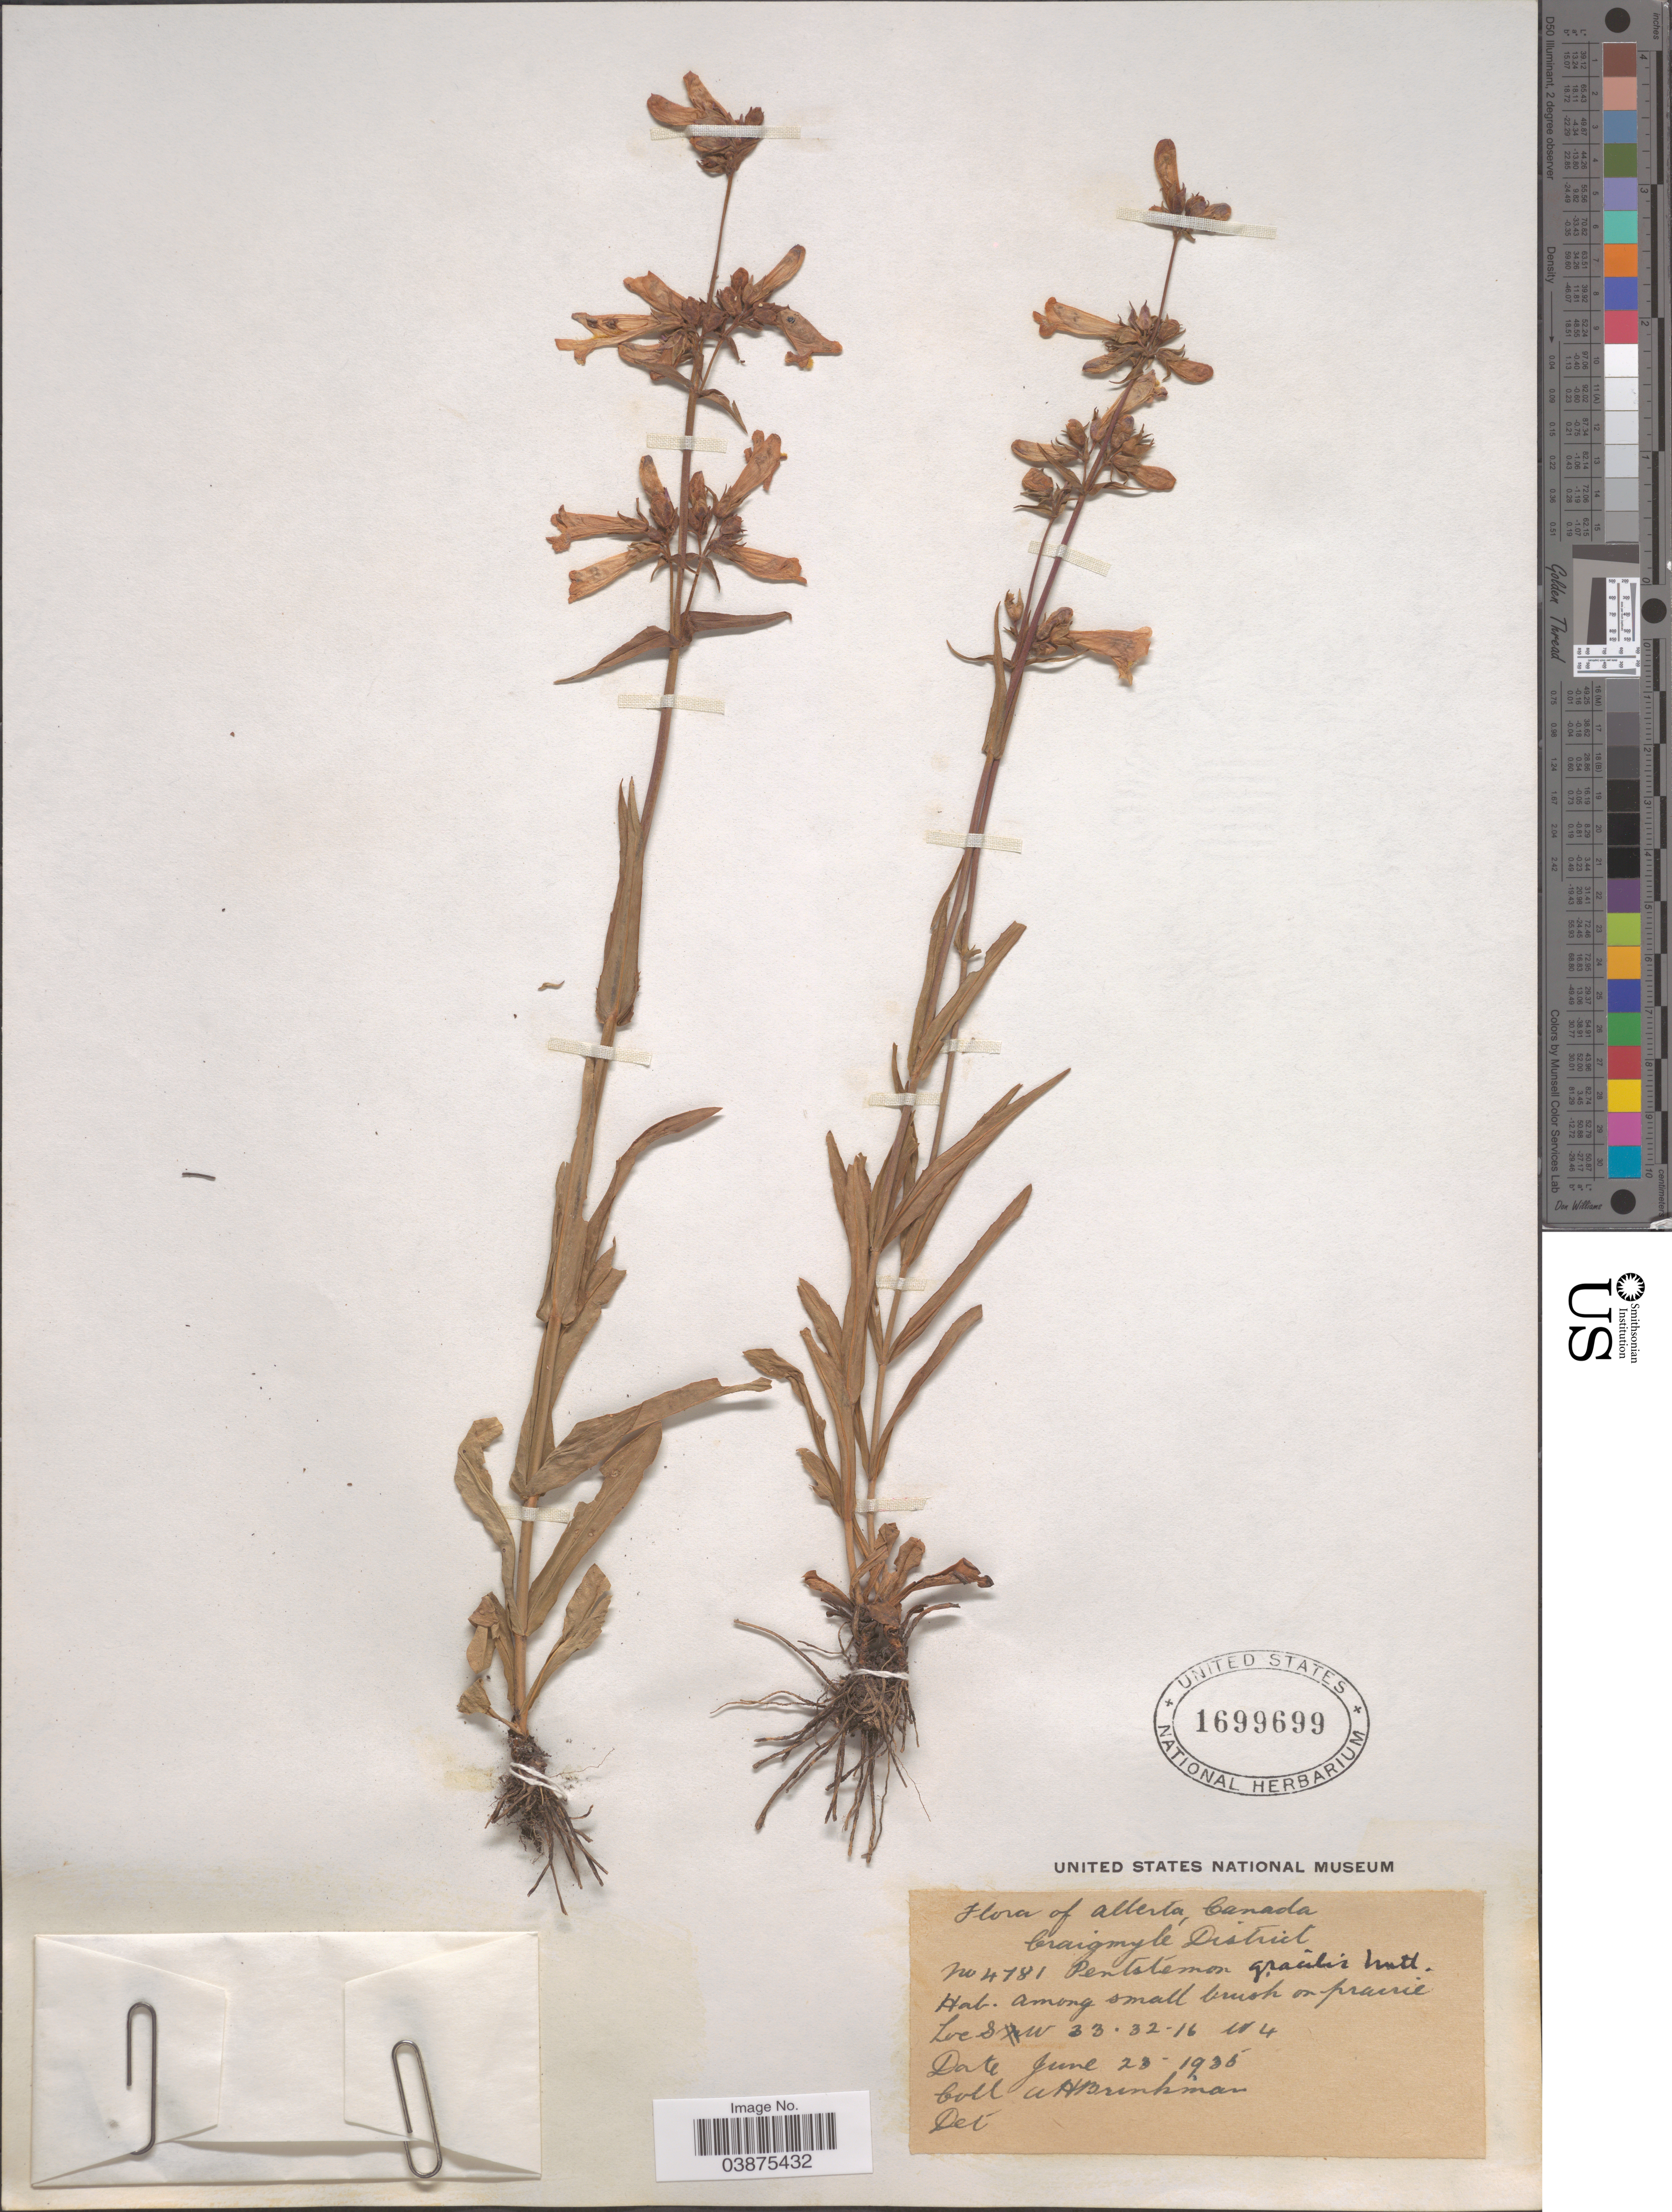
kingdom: Plantae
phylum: Tracheophyta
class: Magnoliopsida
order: Lamiales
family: Plantaginaceae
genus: Penstemon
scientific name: Penstemon gracilis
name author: Nutt.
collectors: A. Brinkman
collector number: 4781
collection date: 1935-06-23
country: Canada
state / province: Alberta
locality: Craigmyle District. Among small brush on prairie. SW 33-32-16 W4.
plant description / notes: Precise locality edit: Corrected "Craigmyle District. Loc SW 33.32-16 N4" to "Craigmyle District. Among small brush on prairie. SW 33-32-16 W4."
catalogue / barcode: US 1699699